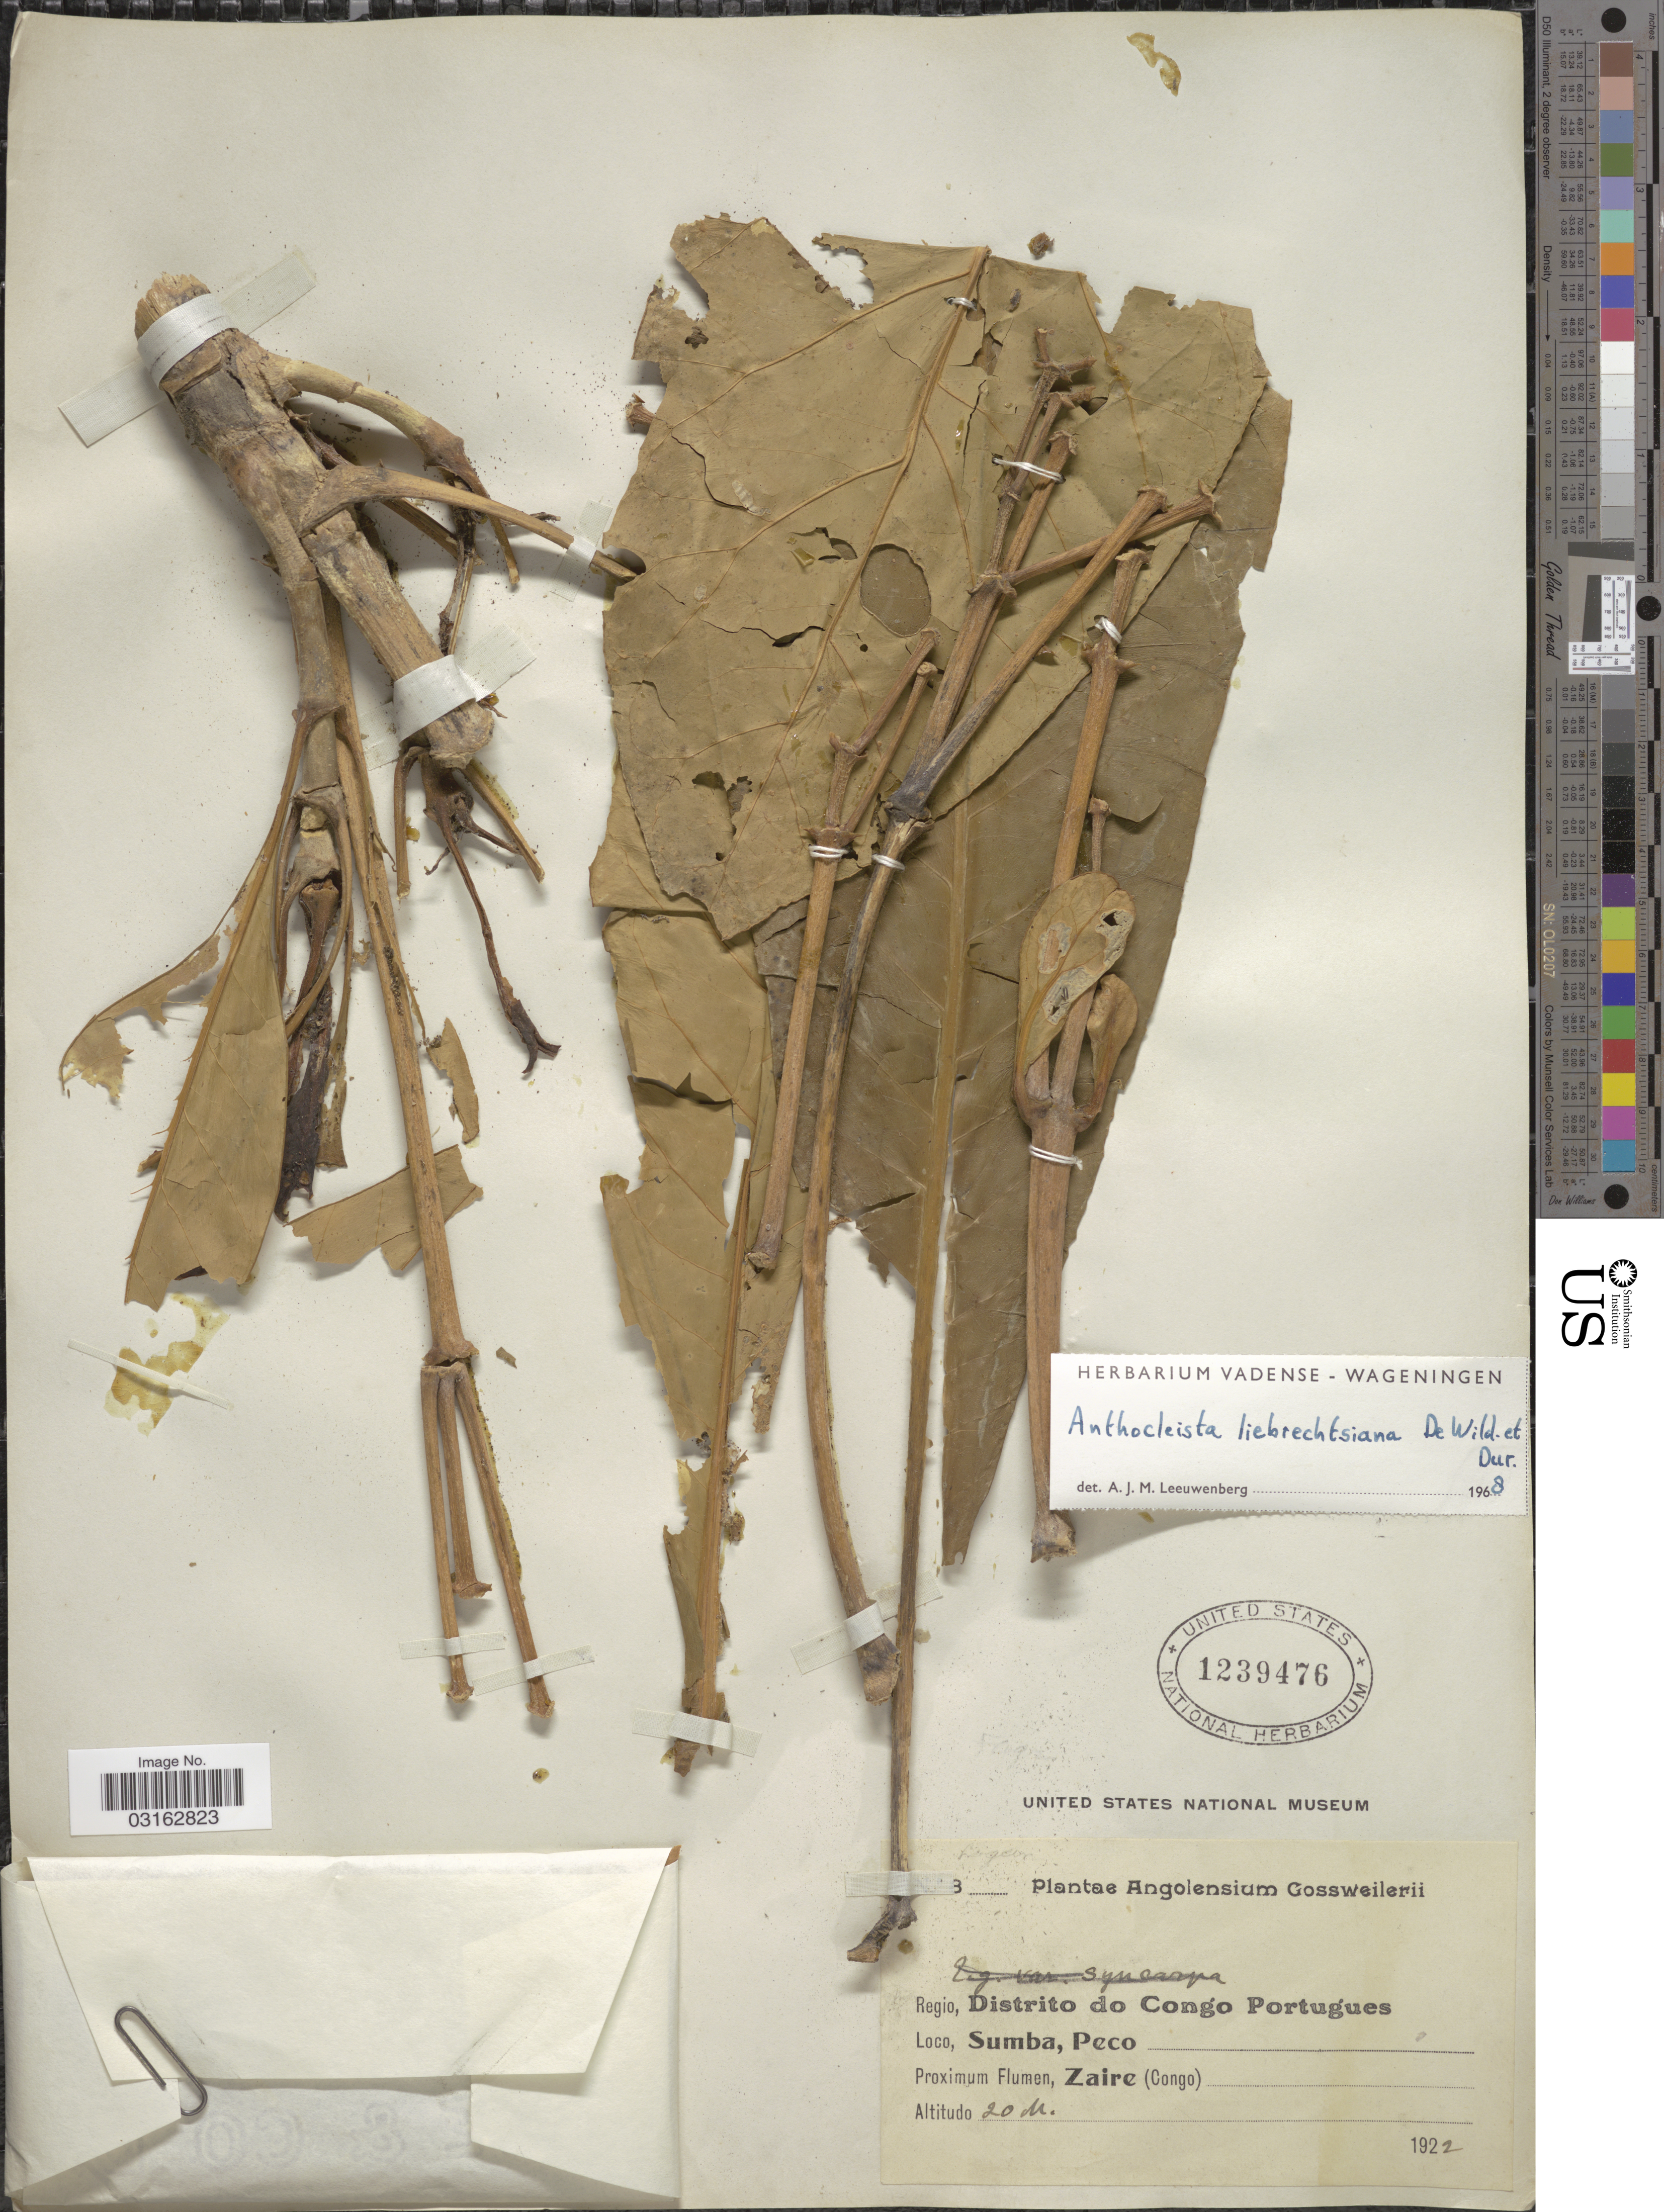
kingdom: Plantae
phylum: Tracheophyta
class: Magnoliopsida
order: Gentianales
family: Gentianaceae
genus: Anthocleista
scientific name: Anthocleista liebrechtsiana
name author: De Wild. & Durand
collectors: -. Gossweiler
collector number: !8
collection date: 1922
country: Angola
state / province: Zaire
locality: Regio, Distrito do Congo Portugues, Sumba, Peco, Zaire (Congo).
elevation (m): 20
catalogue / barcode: US 1239476